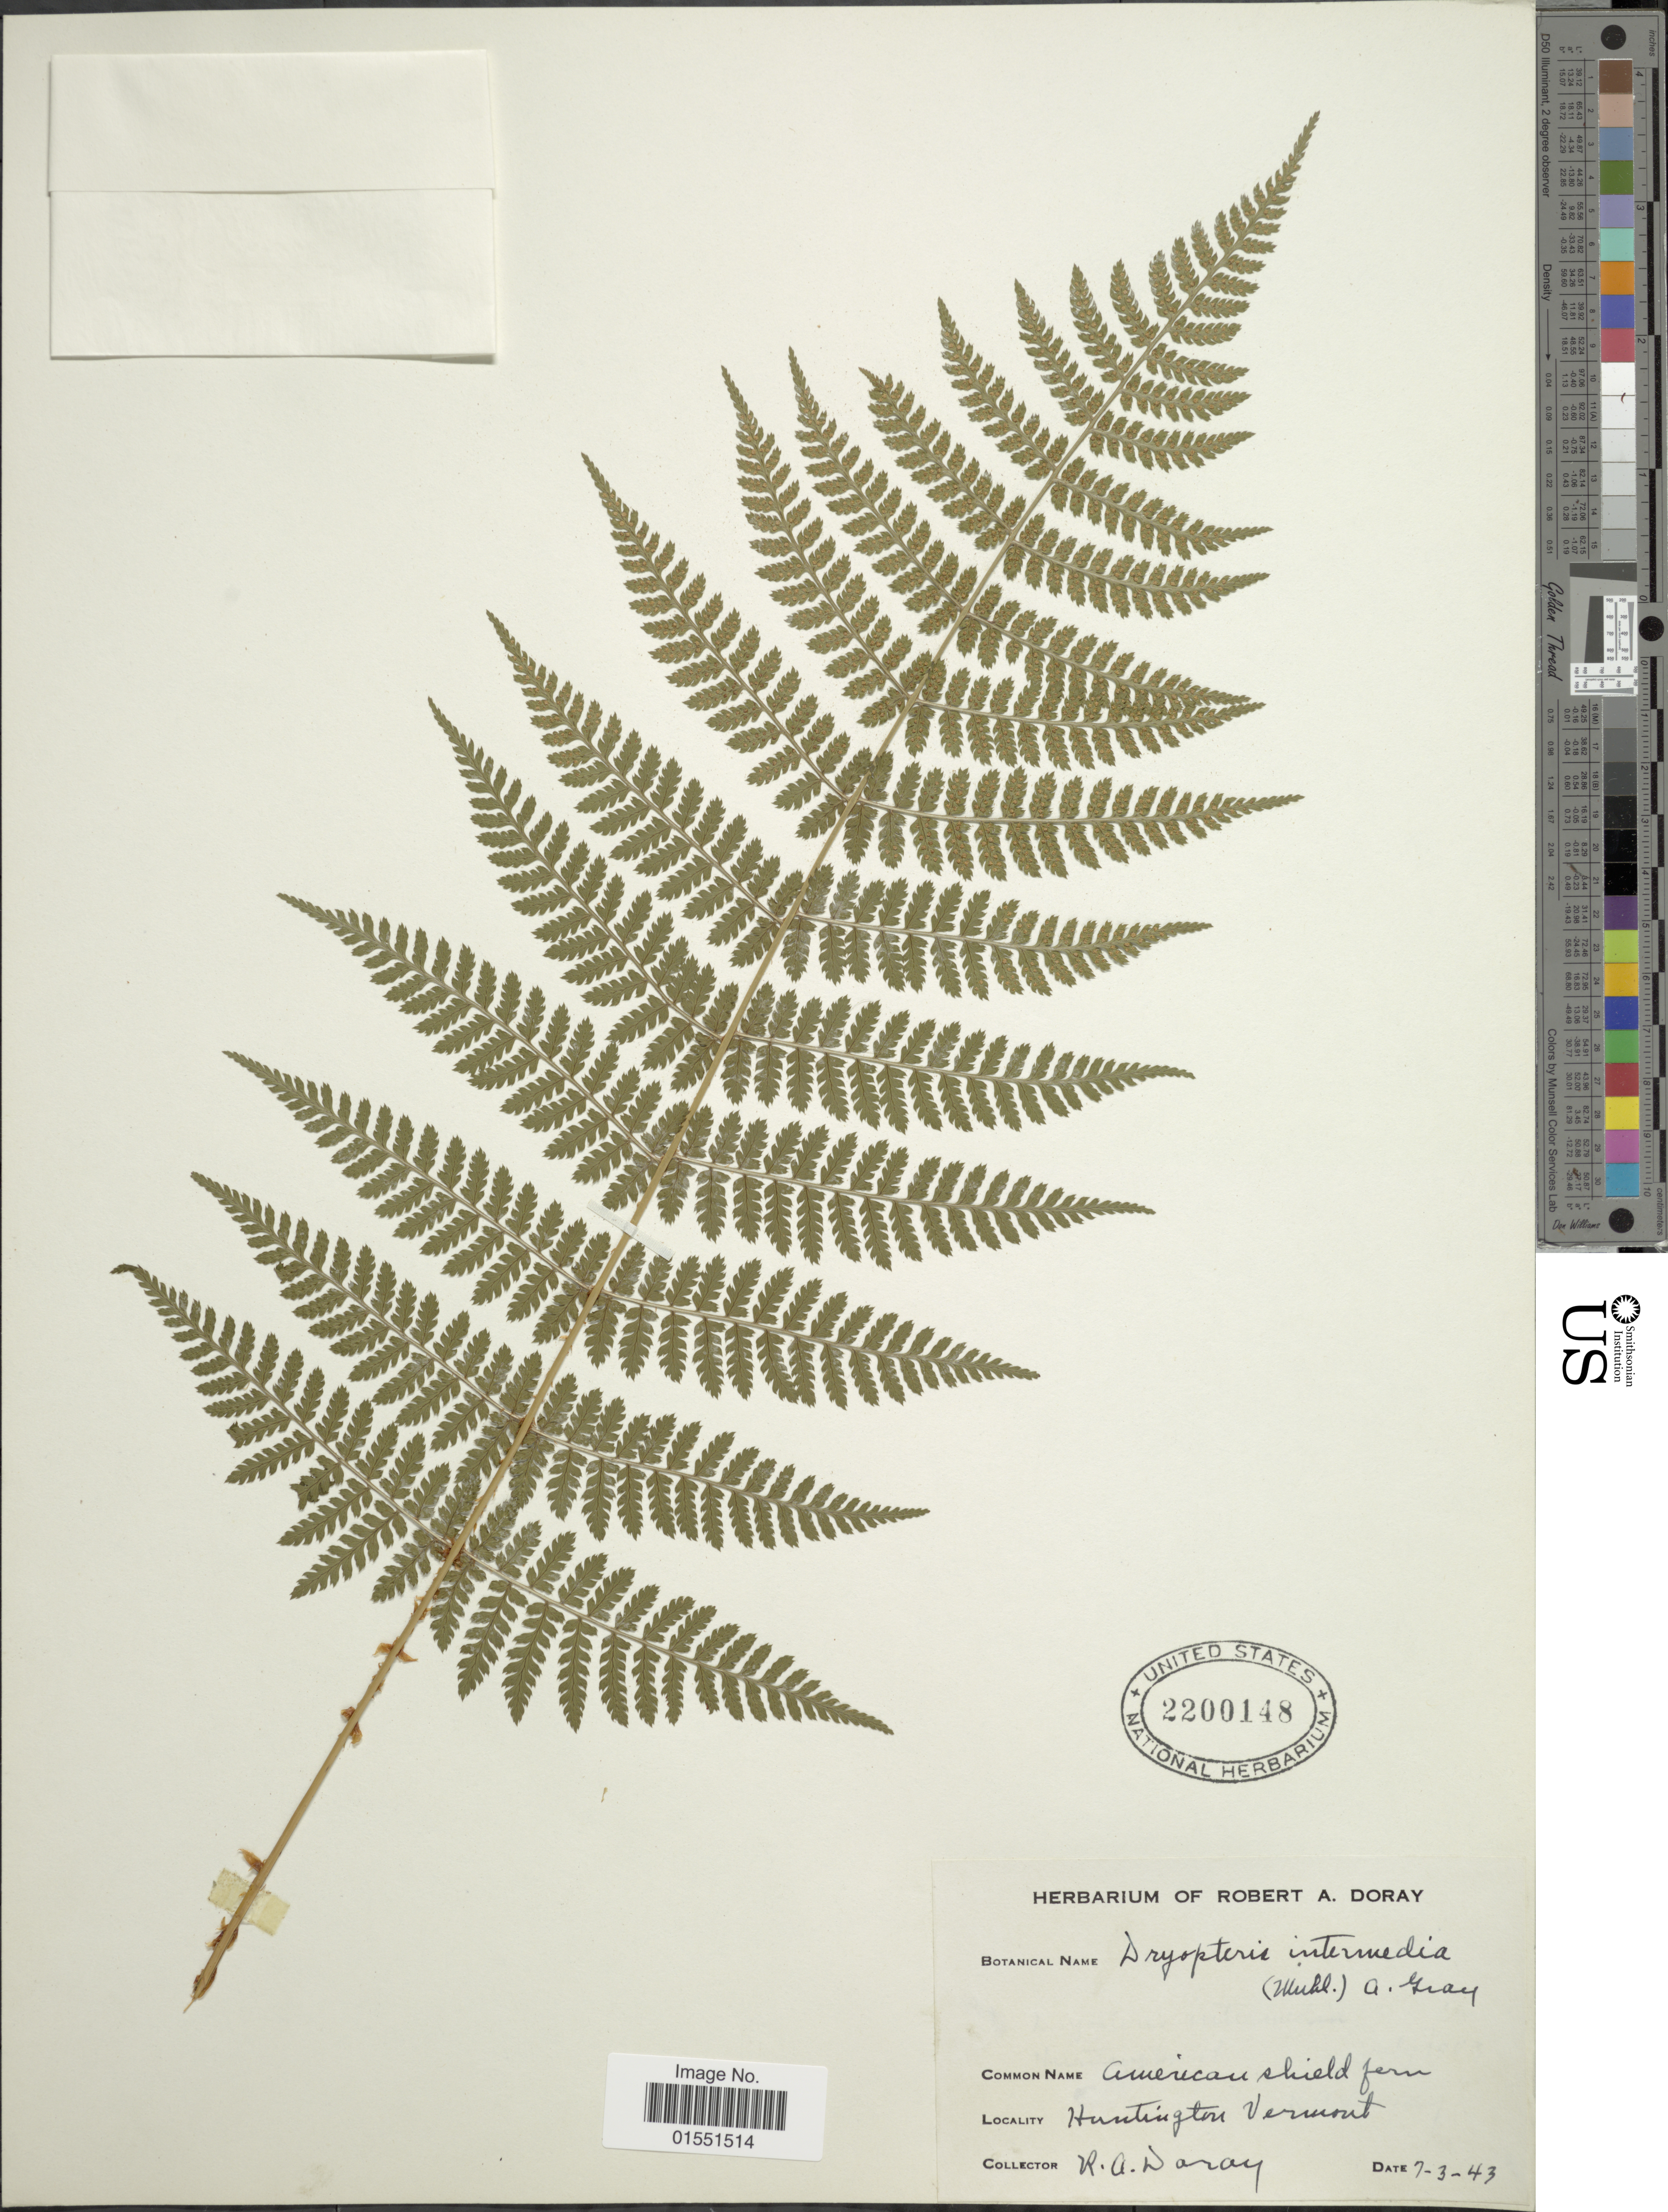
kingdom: Plantae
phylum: Tracheophyta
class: Polypodiopsida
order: Polypodiales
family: Dryopteridaceae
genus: Dryopteris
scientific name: Dryopteris intermedia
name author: (Muhl.) A. Gray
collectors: R. Doray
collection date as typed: Transcribed d/m/y: 3/7/43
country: United States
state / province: Vermont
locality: Huntington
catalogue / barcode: US 2200148